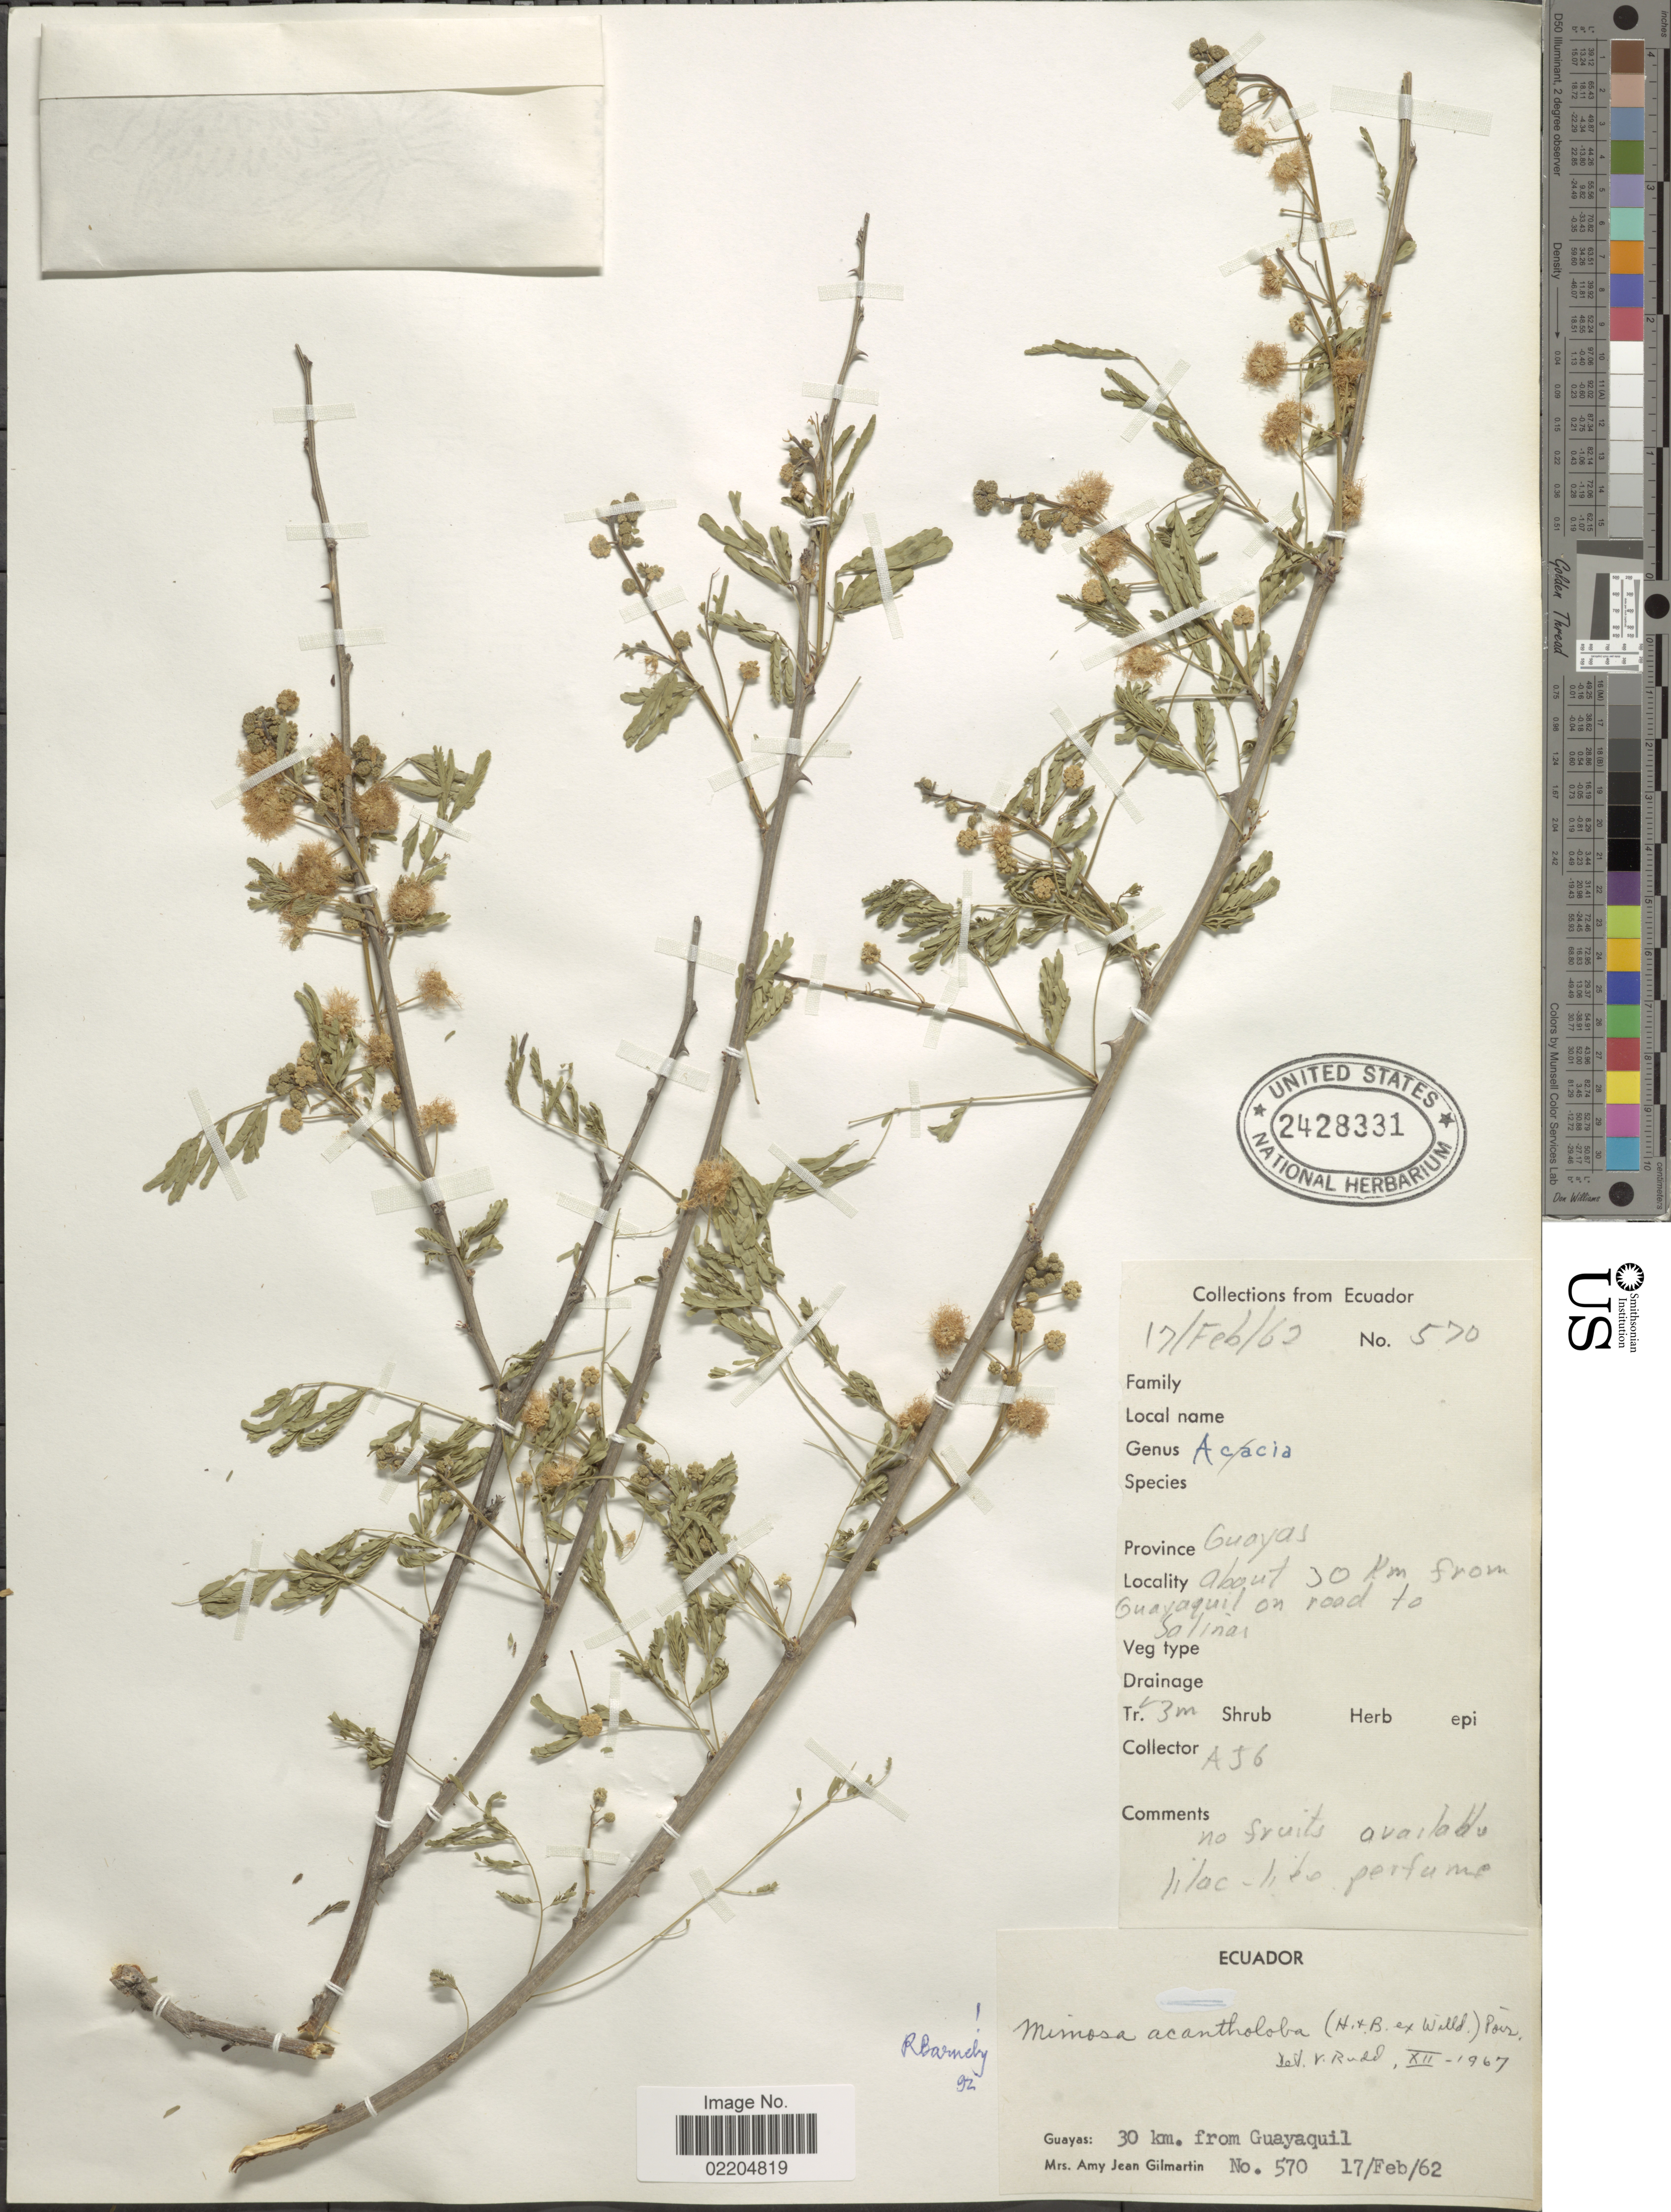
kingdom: Plantae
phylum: Tracheophyta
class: Magnoliopsida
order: Fabales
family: Fabaceae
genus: Mimosa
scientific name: Mimosa acantholoba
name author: (Willd.) Poir.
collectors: A. J. Gilmartin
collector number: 570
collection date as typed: Transcribed d/m/y: 17/2/62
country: Ecuador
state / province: Guayas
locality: Province: Guayas. About 30 km from Guayaquil on road to Salinas.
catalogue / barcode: US 2428331